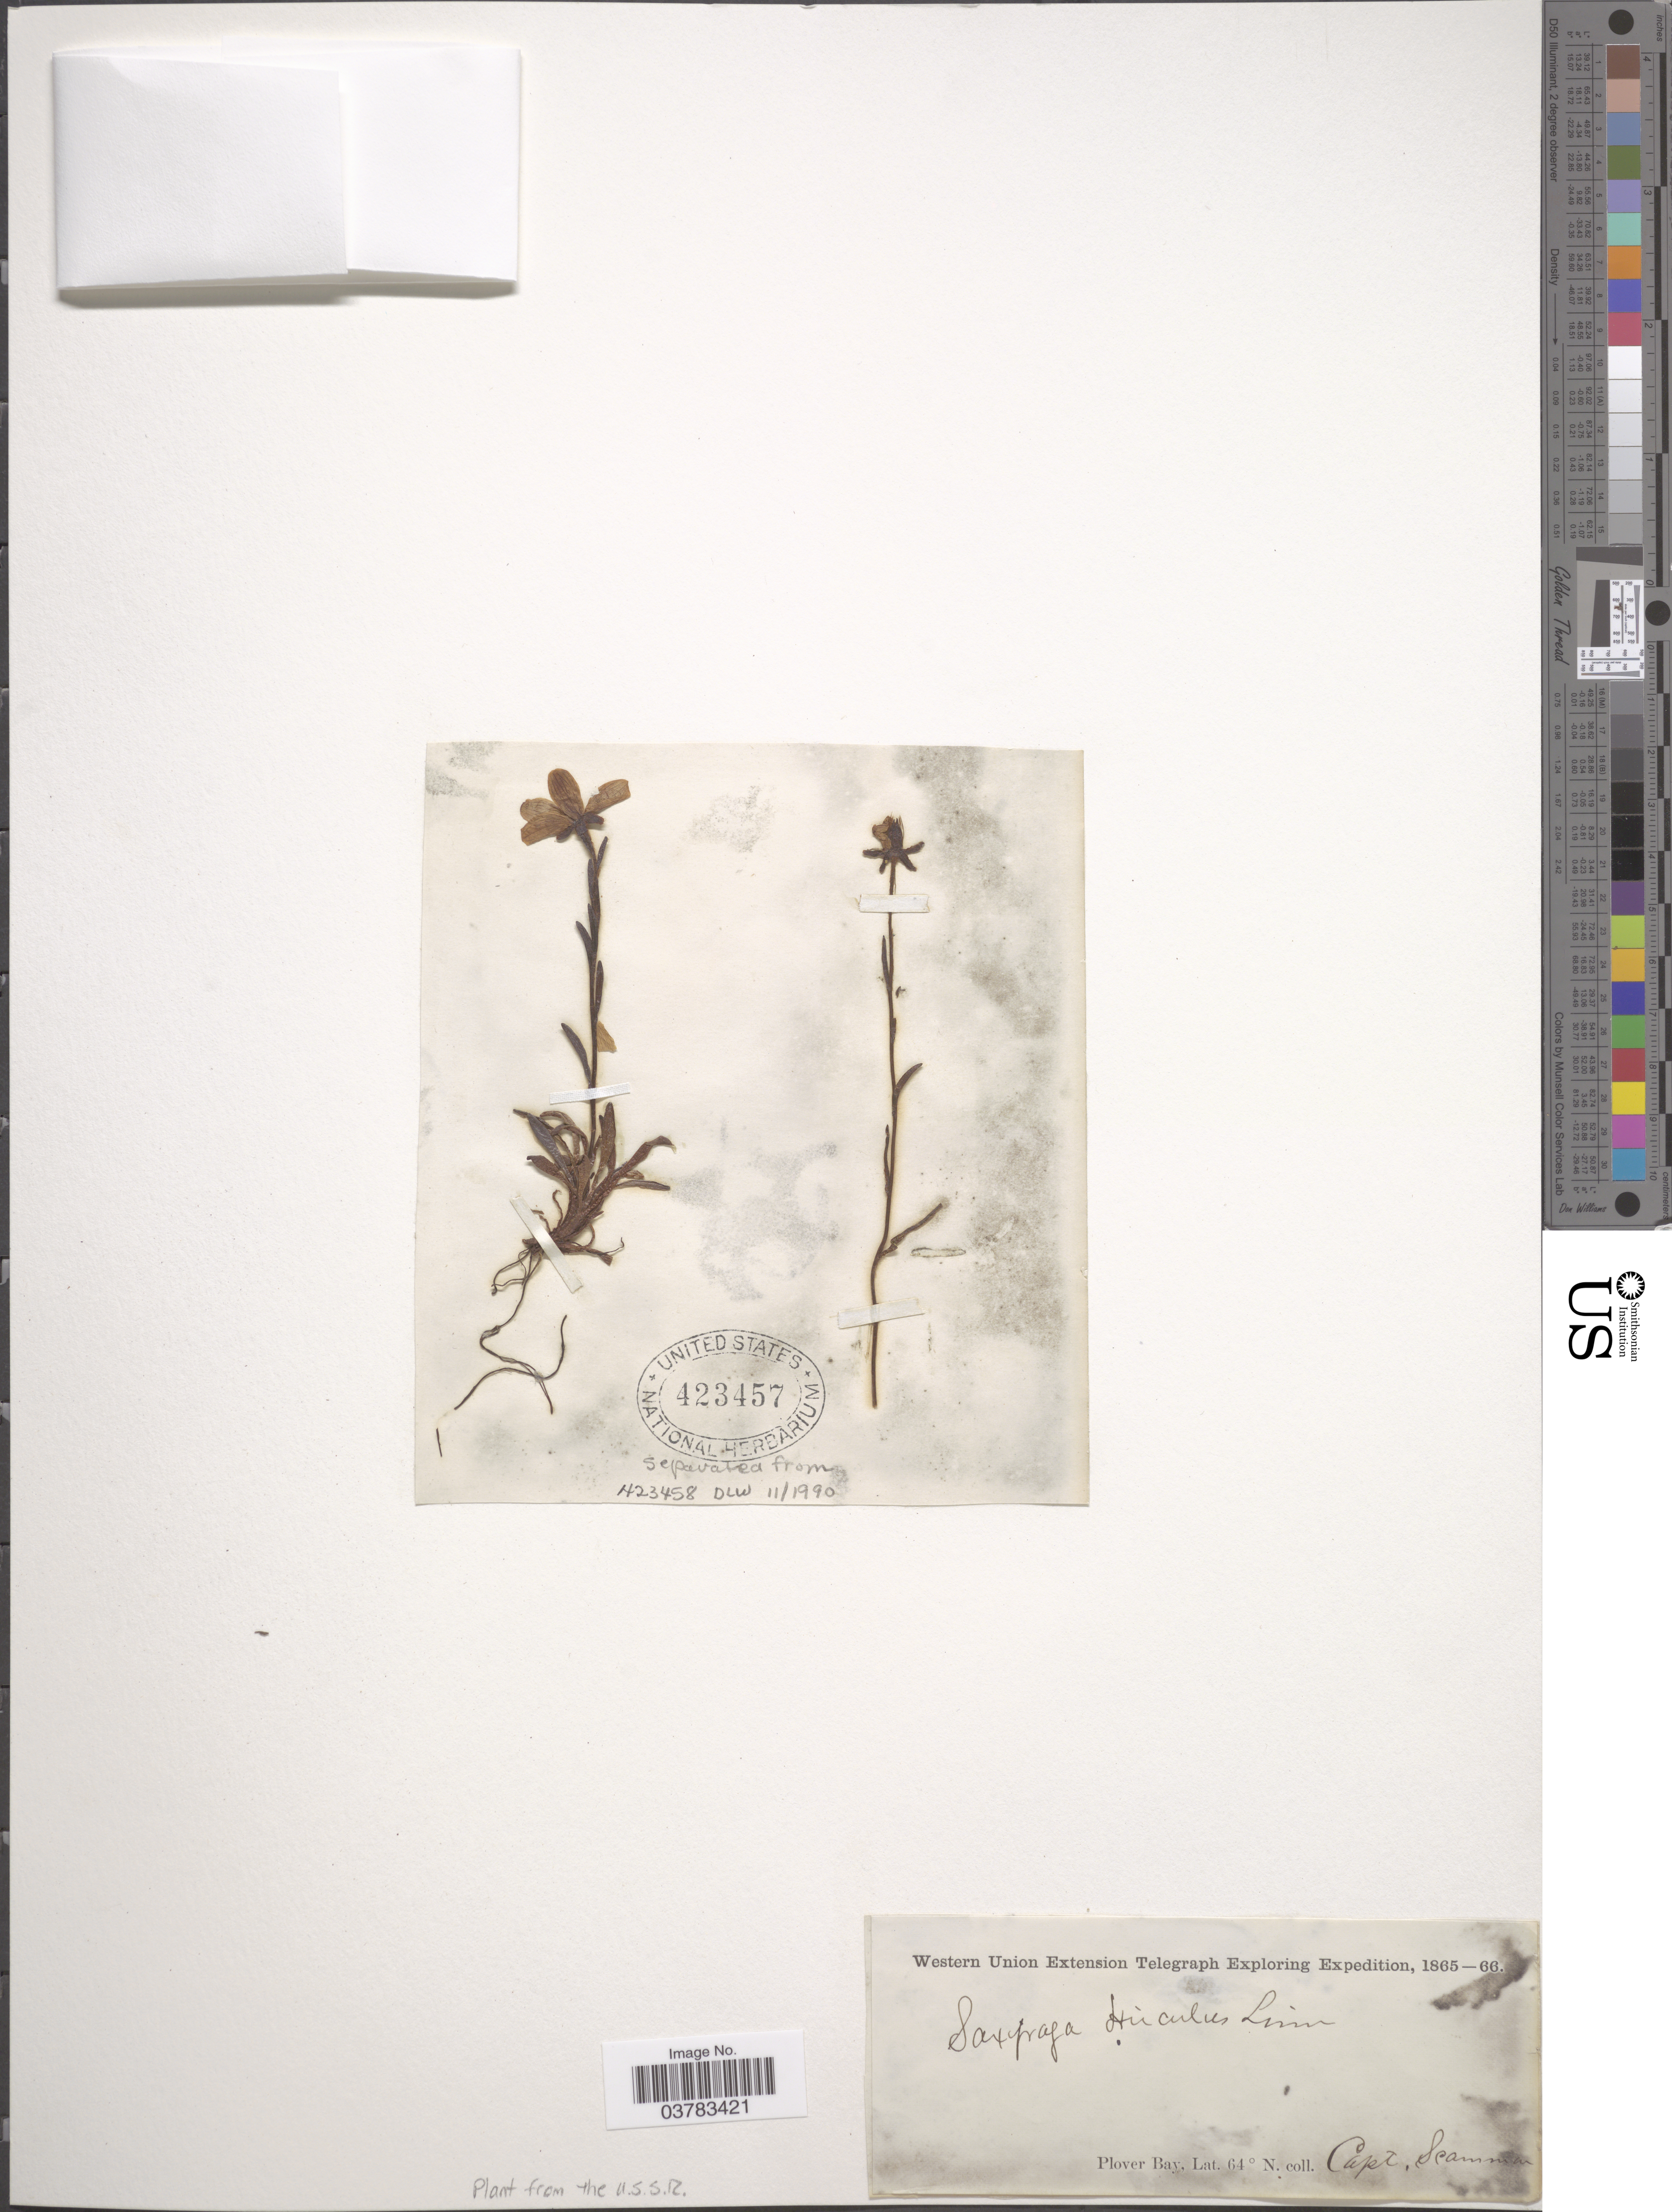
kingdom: Plantae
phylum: Tracheophyta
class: Magnoliopsida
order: Saxifragales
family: Saxifragaceae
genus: Saxifraga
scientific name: Saxifraga hirculus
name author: L.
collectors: Scamman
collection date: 1865/1866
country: Russian Federation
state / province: Chukotka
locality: Western Union Extension Telegraph Exploring Expedition, 1865-66. Plover Bay.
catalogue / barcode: US 423457